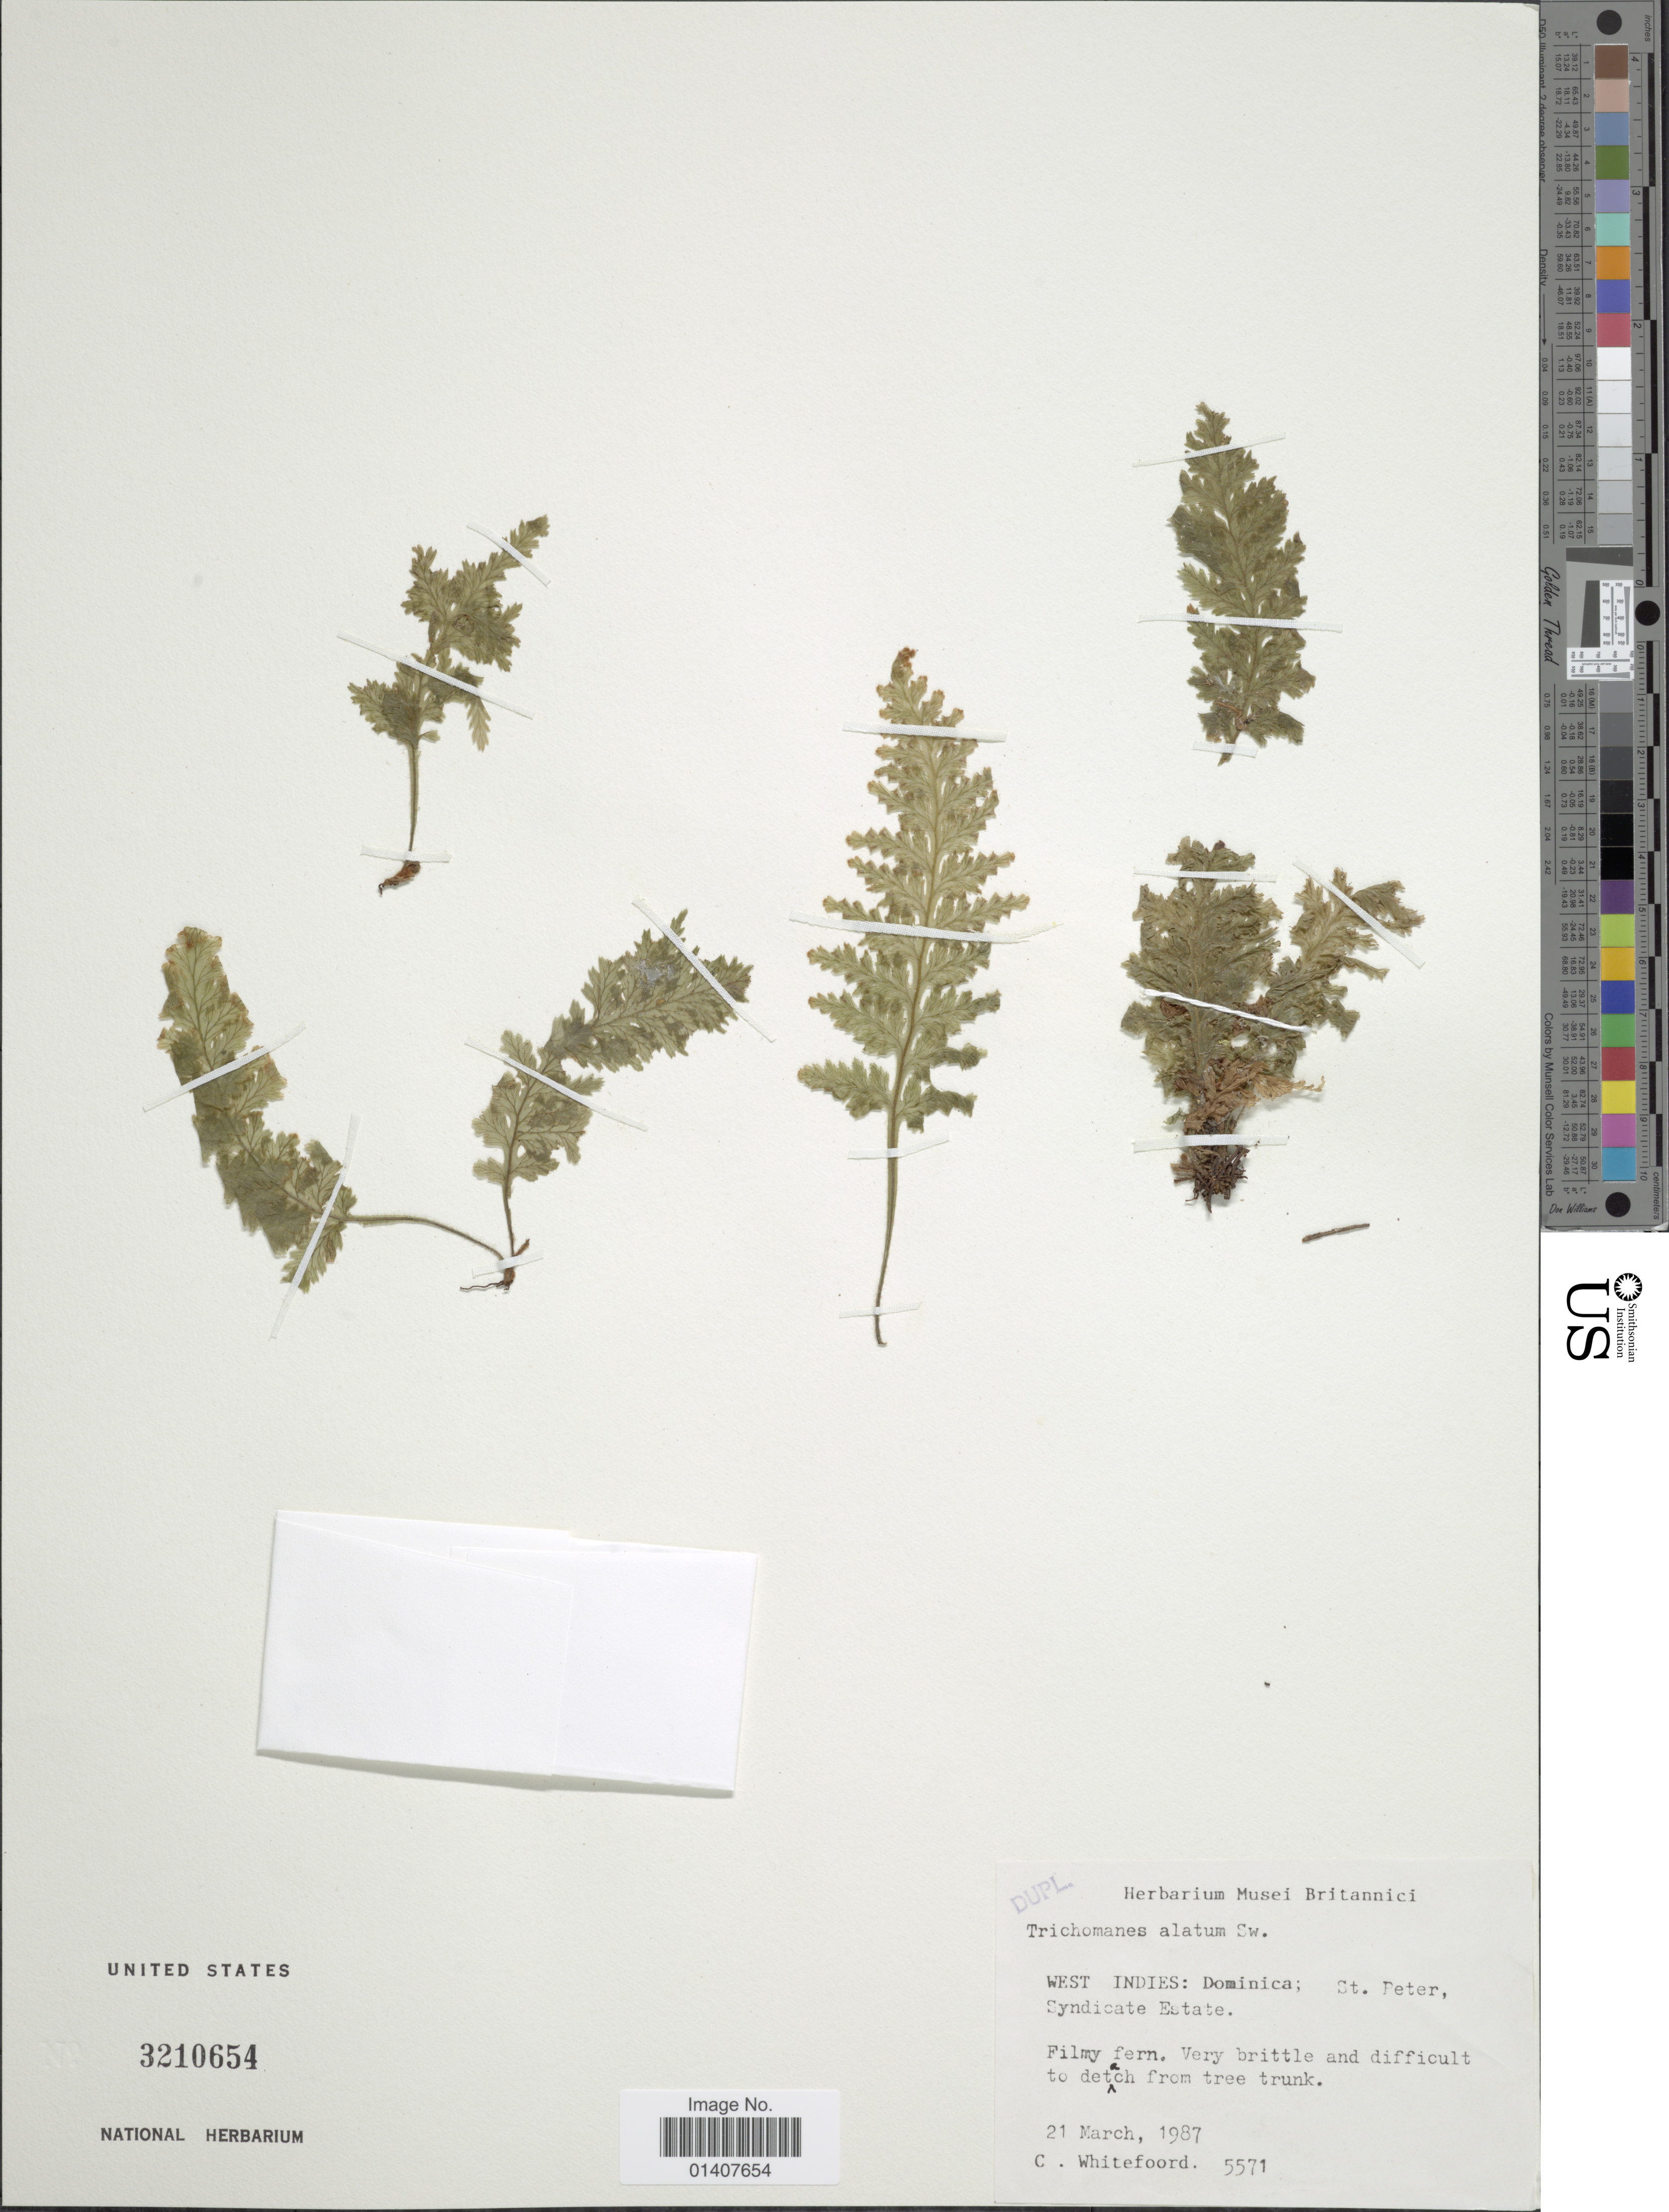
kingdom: Plantae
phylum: Tracheophyta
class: Polypodiopsida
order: Hymenophyllales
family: Hymenophyllaceae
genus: Trichomanes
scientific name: Trichomanes alatum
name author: Sw.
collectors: C. Whitefoord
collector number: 5571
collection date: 1987-03-21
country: Dominica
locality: West Indies: Dominica: St. Peter, Syndicate Estate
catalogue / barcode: US 3210654